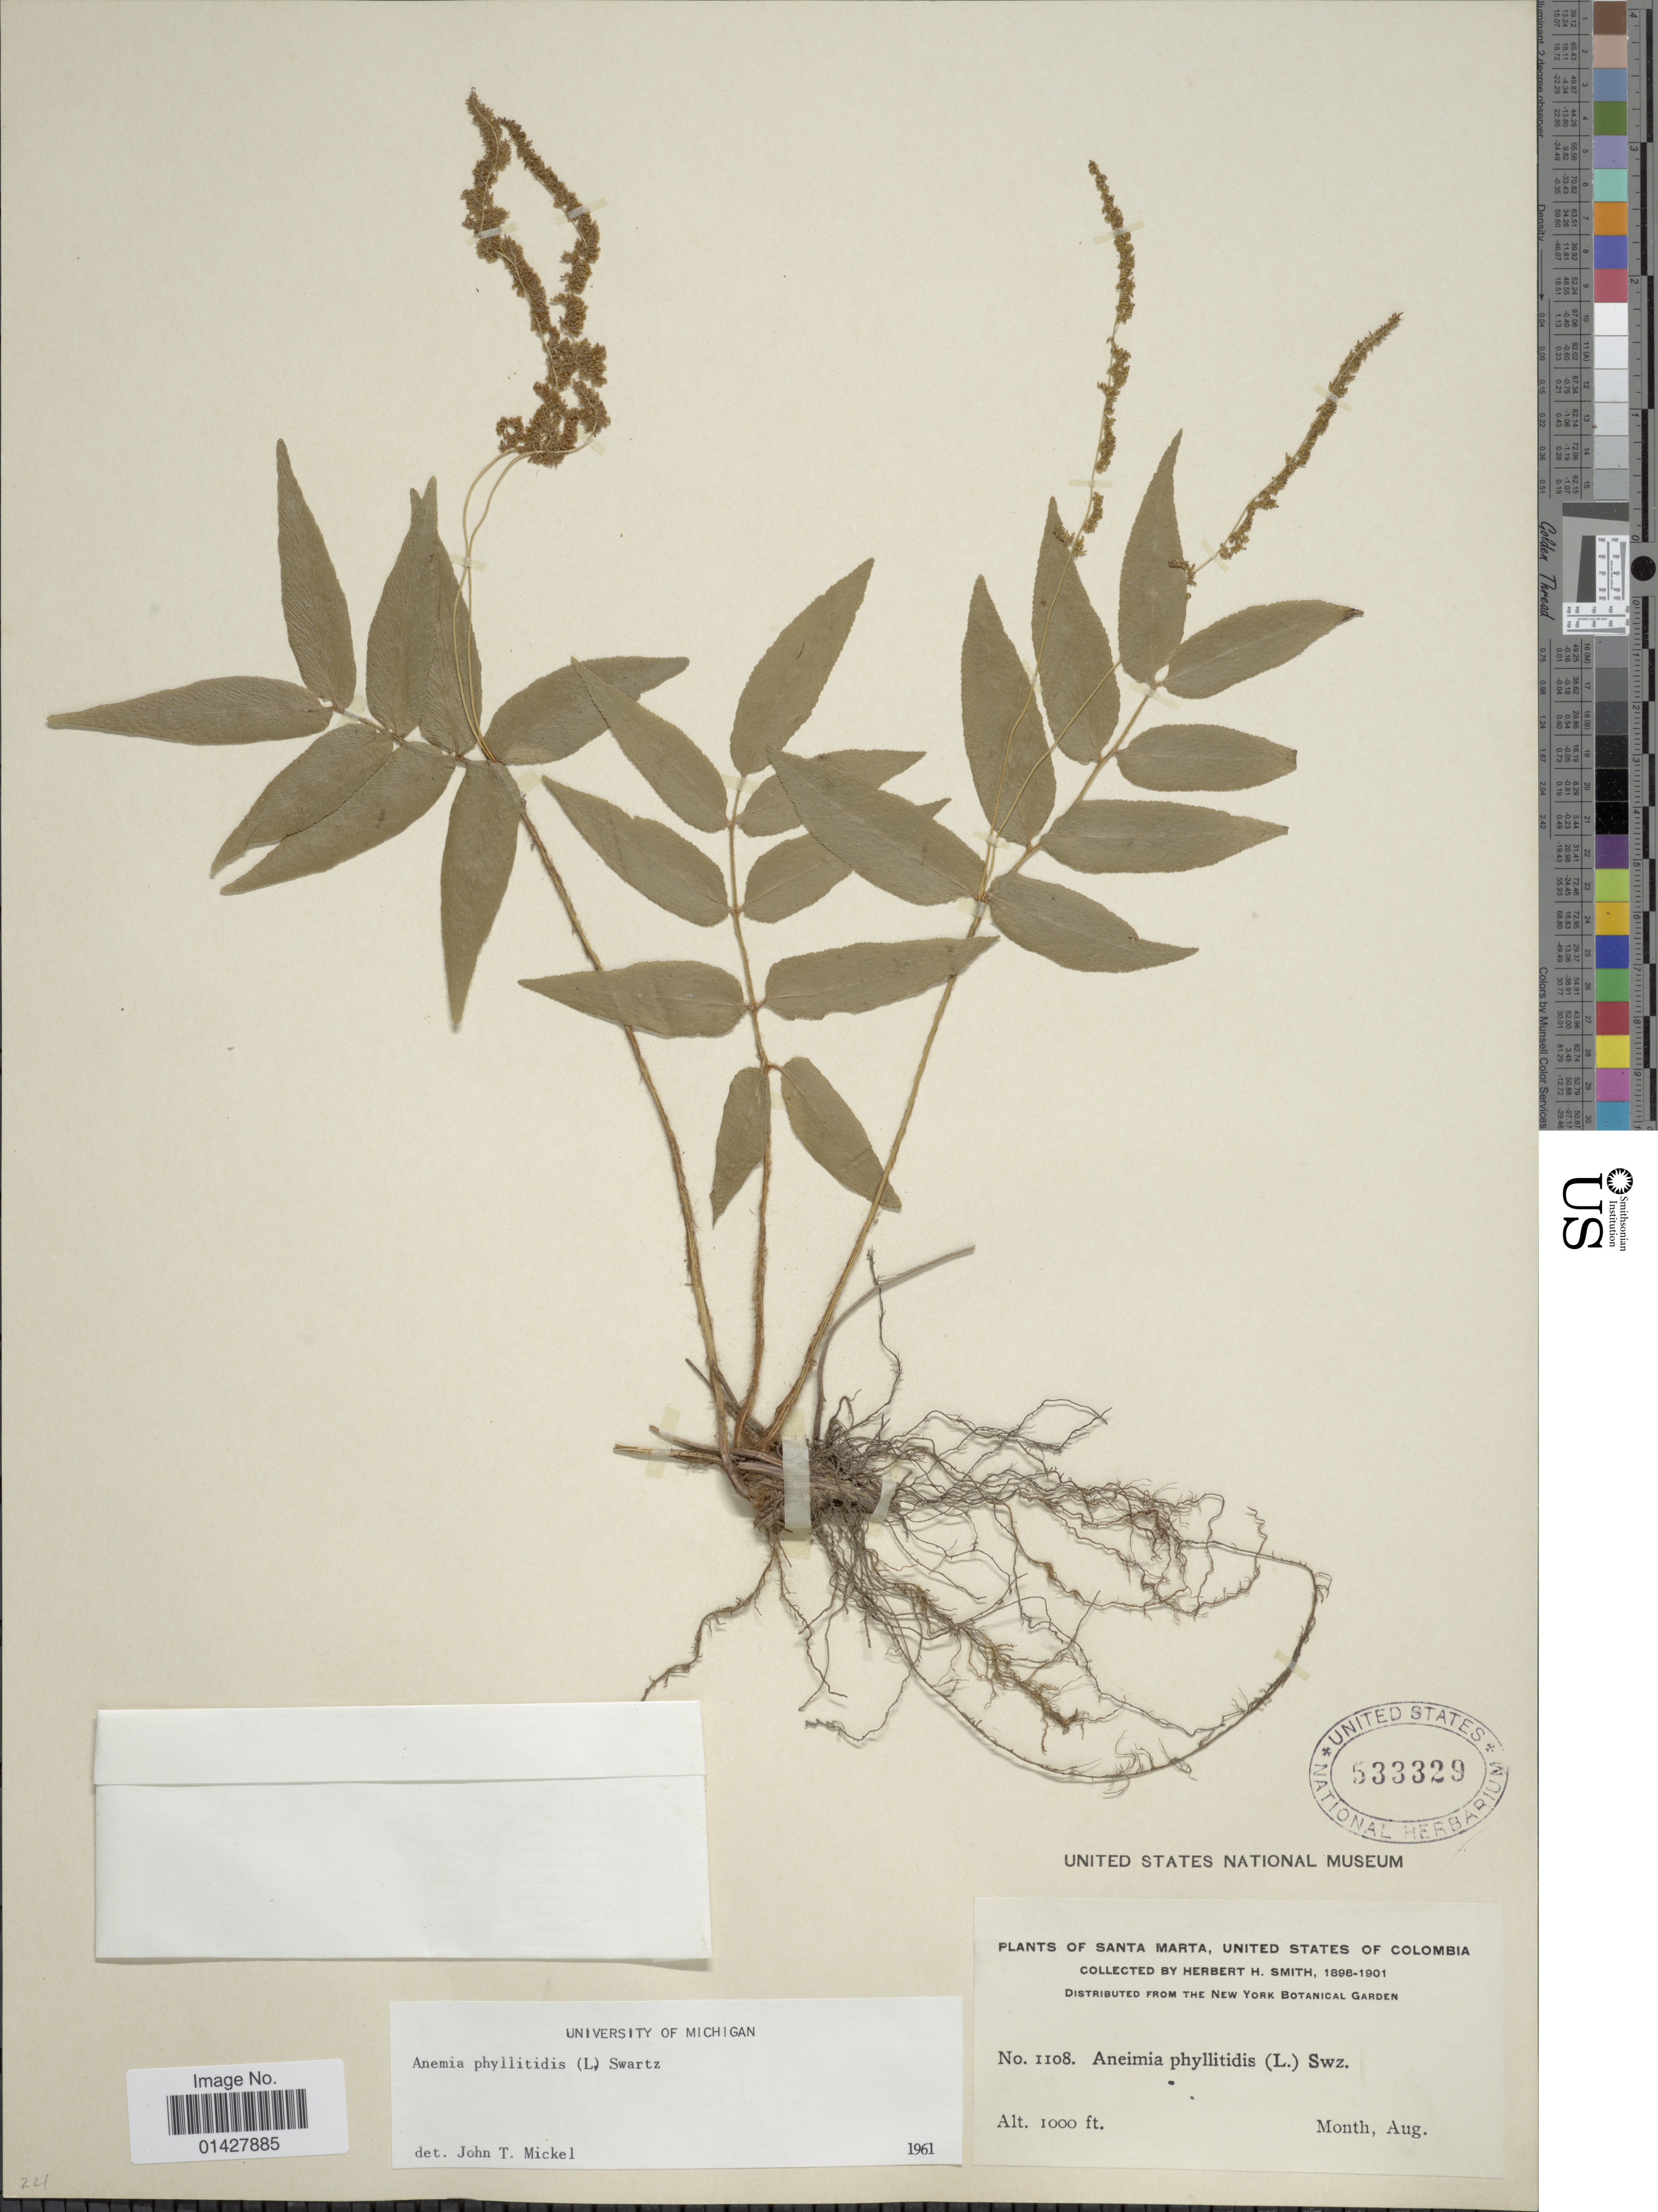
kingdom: Plantae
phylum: Tracheophyta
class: Polypodiopsida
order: Schizaeales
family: Anemiaceae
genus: Anemia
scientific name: Anemia phyllitidis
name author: (L.) Sw.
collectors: Herbert H. Smith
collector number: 1108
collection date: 1898-08/1901-08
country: Colombia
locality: Santa Marta, United States of Colombia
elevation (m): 305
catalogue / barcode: US 533329